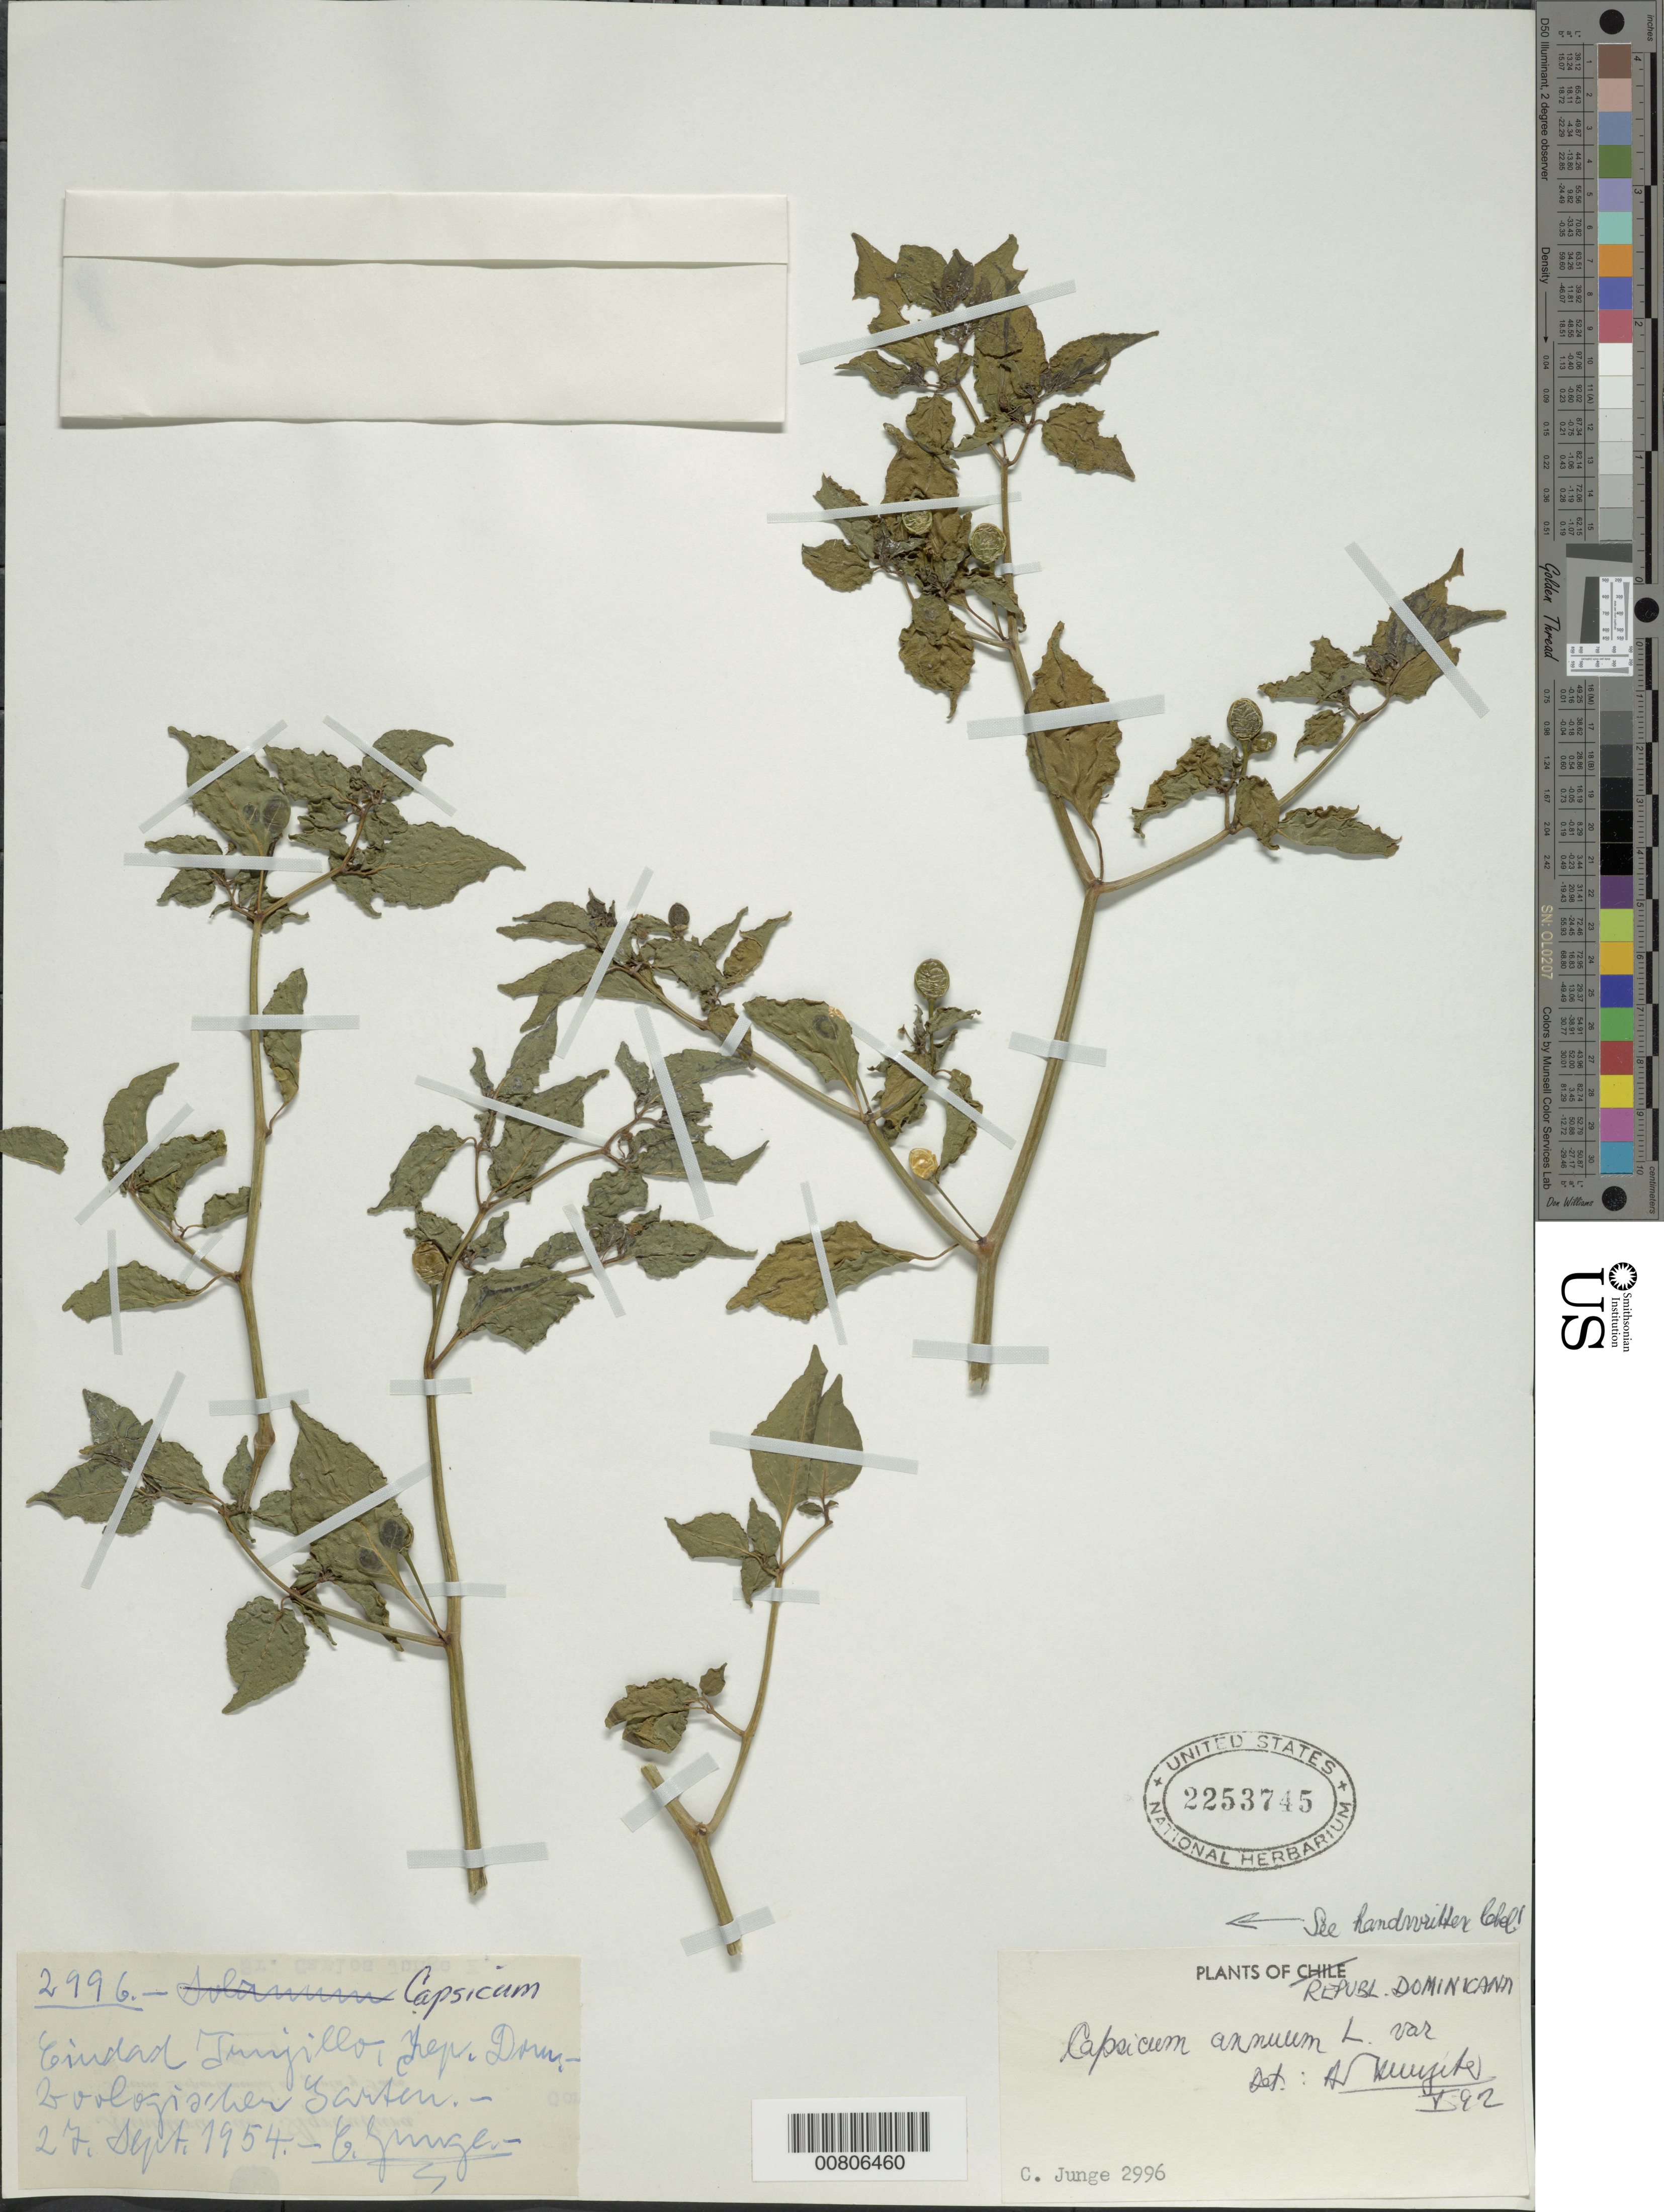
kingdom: Plantae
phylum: Tracheophyta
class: Magnoliopsida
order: Solanales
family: Solanaceae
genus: Capsicum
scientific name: Capsicum annuum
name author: L.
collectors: C. Junge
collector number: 2996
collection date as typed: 27 Sep 1954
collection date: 1954-09-27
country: Dominican Republic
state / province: Distrito Nacional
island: Hispaniola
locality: Santo Domingo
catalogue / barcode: US 2253745